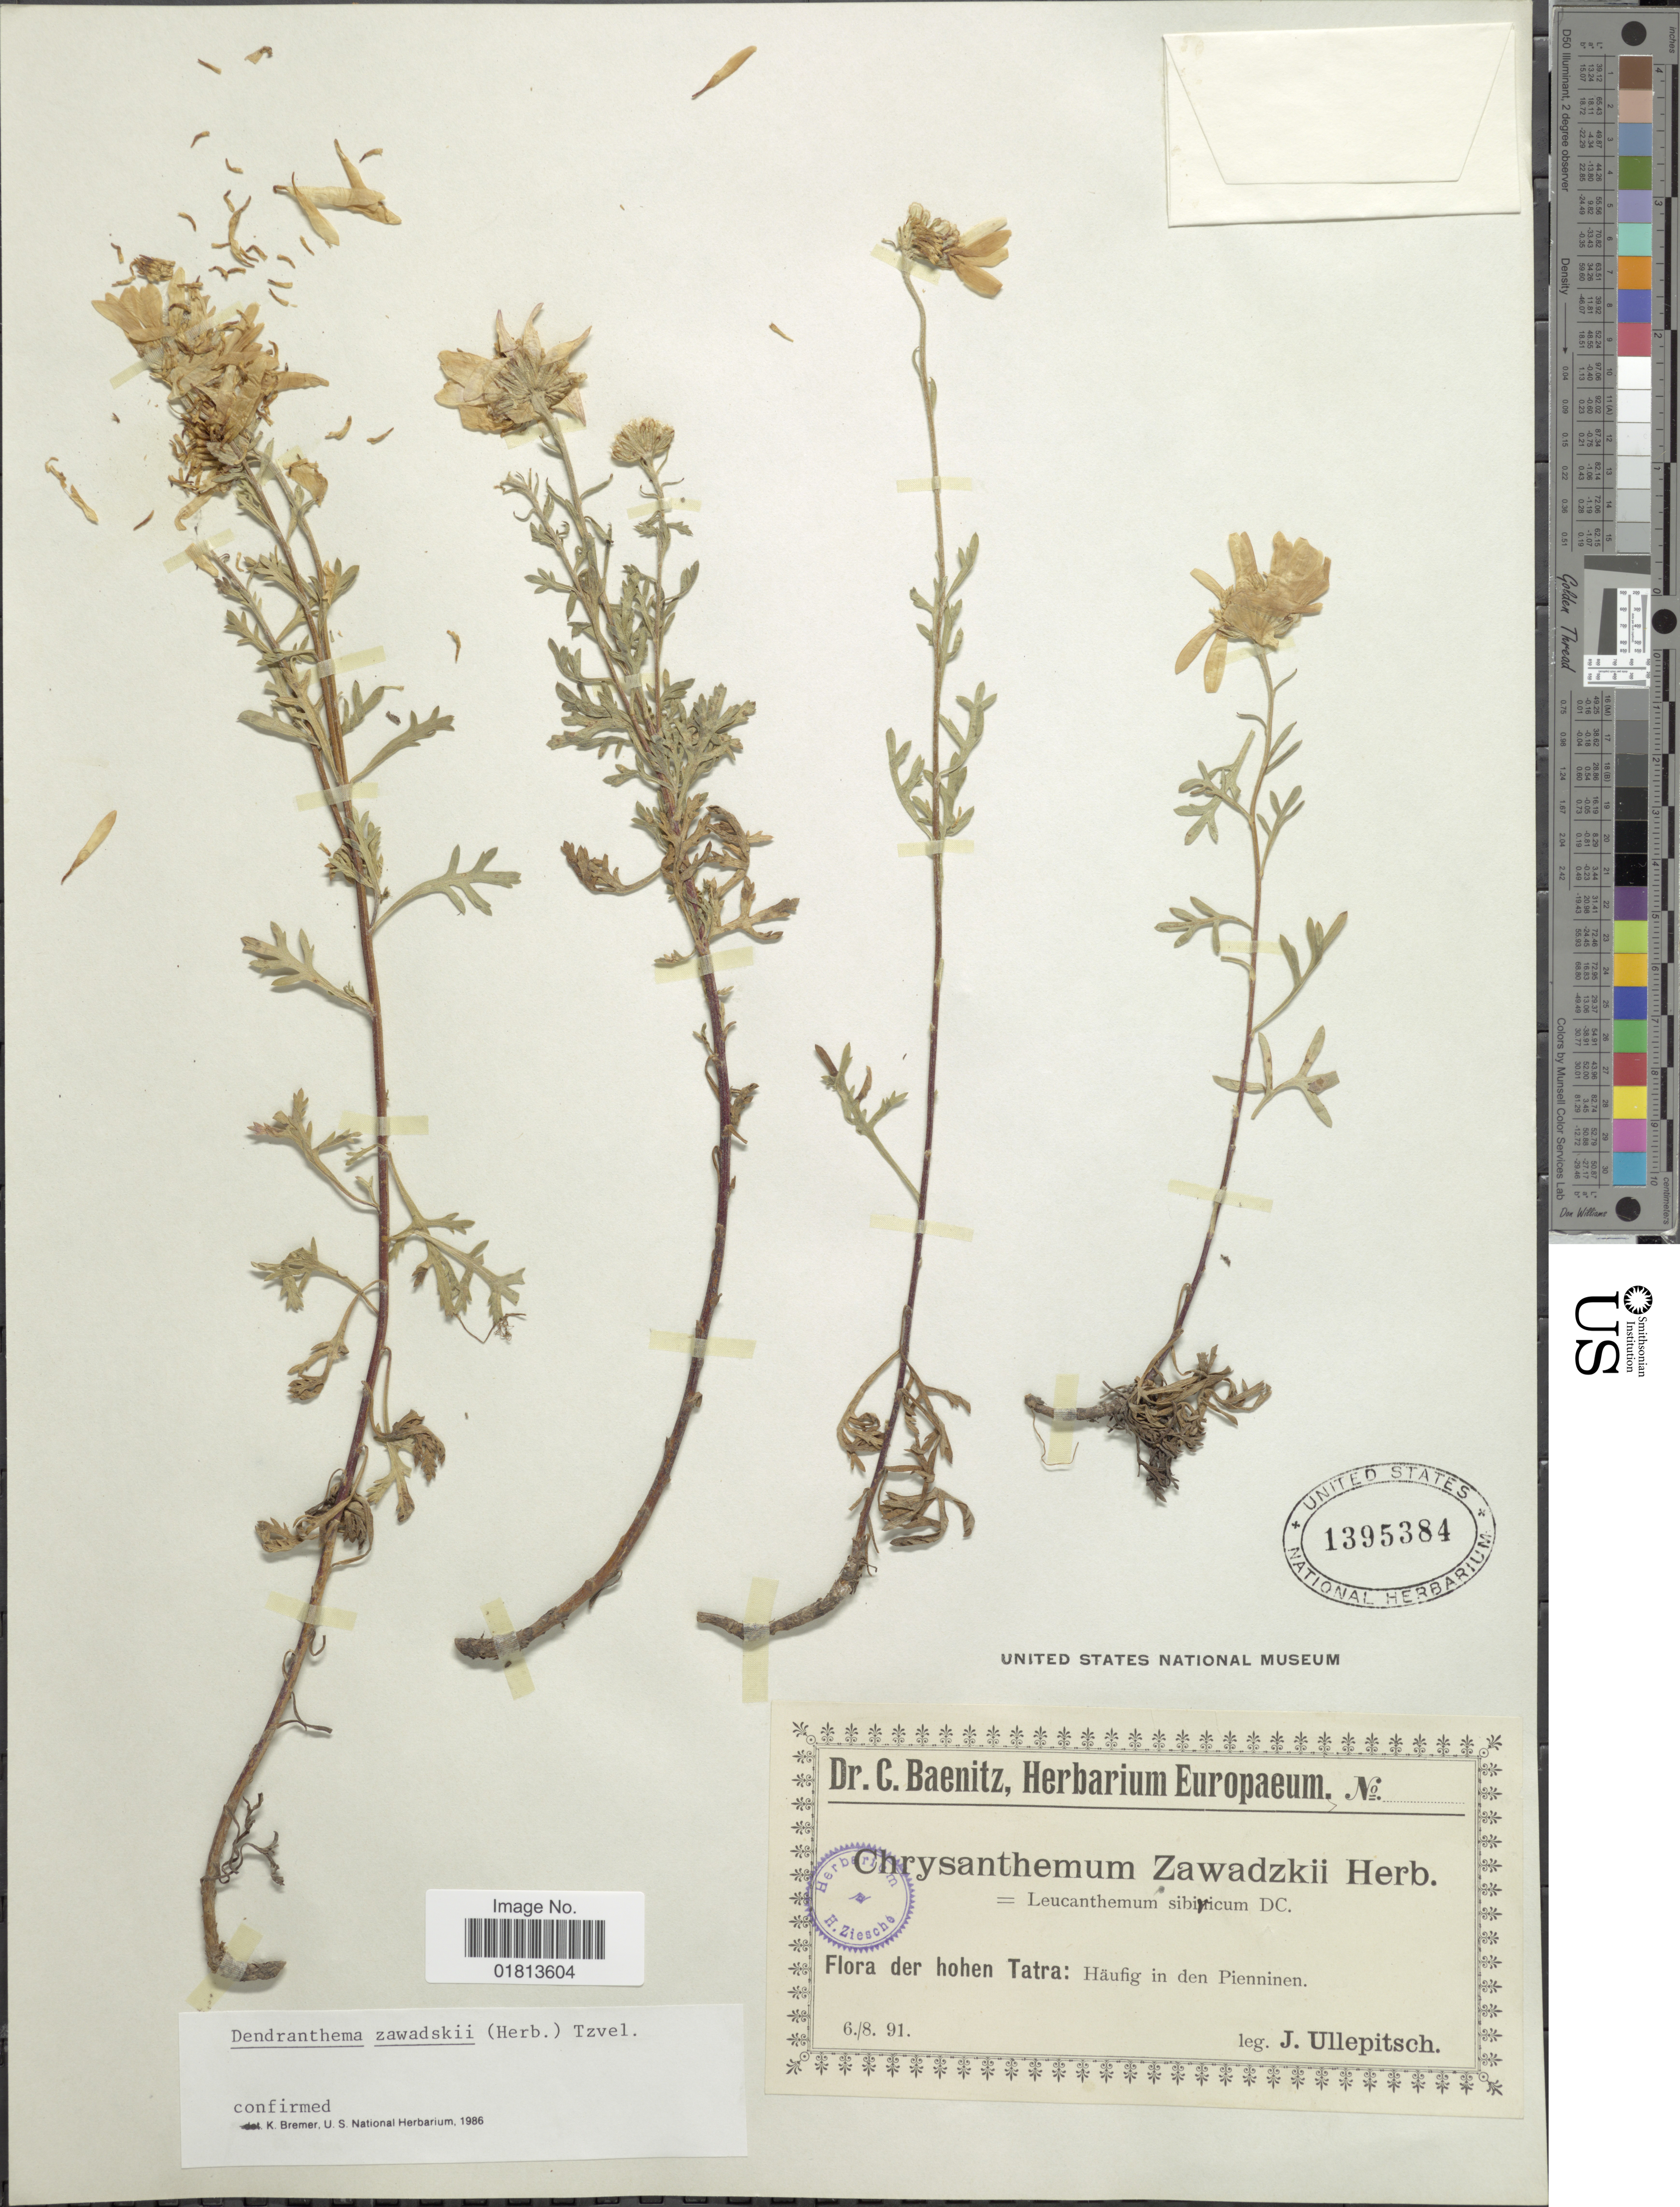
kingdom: Plantae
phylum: Tracheophyta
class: Magnoliopsida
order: Asterales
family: Asteraceae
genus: Dendranthema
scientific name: Dendranthema zawadskii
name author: (Herbich) Tzvelev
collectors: J. Ullepitsch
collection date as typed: Transcribed d/m/y: 6/8/91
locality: Der Hohen Tatra: Haufif in den Pienninnen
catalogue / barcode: US 1395384